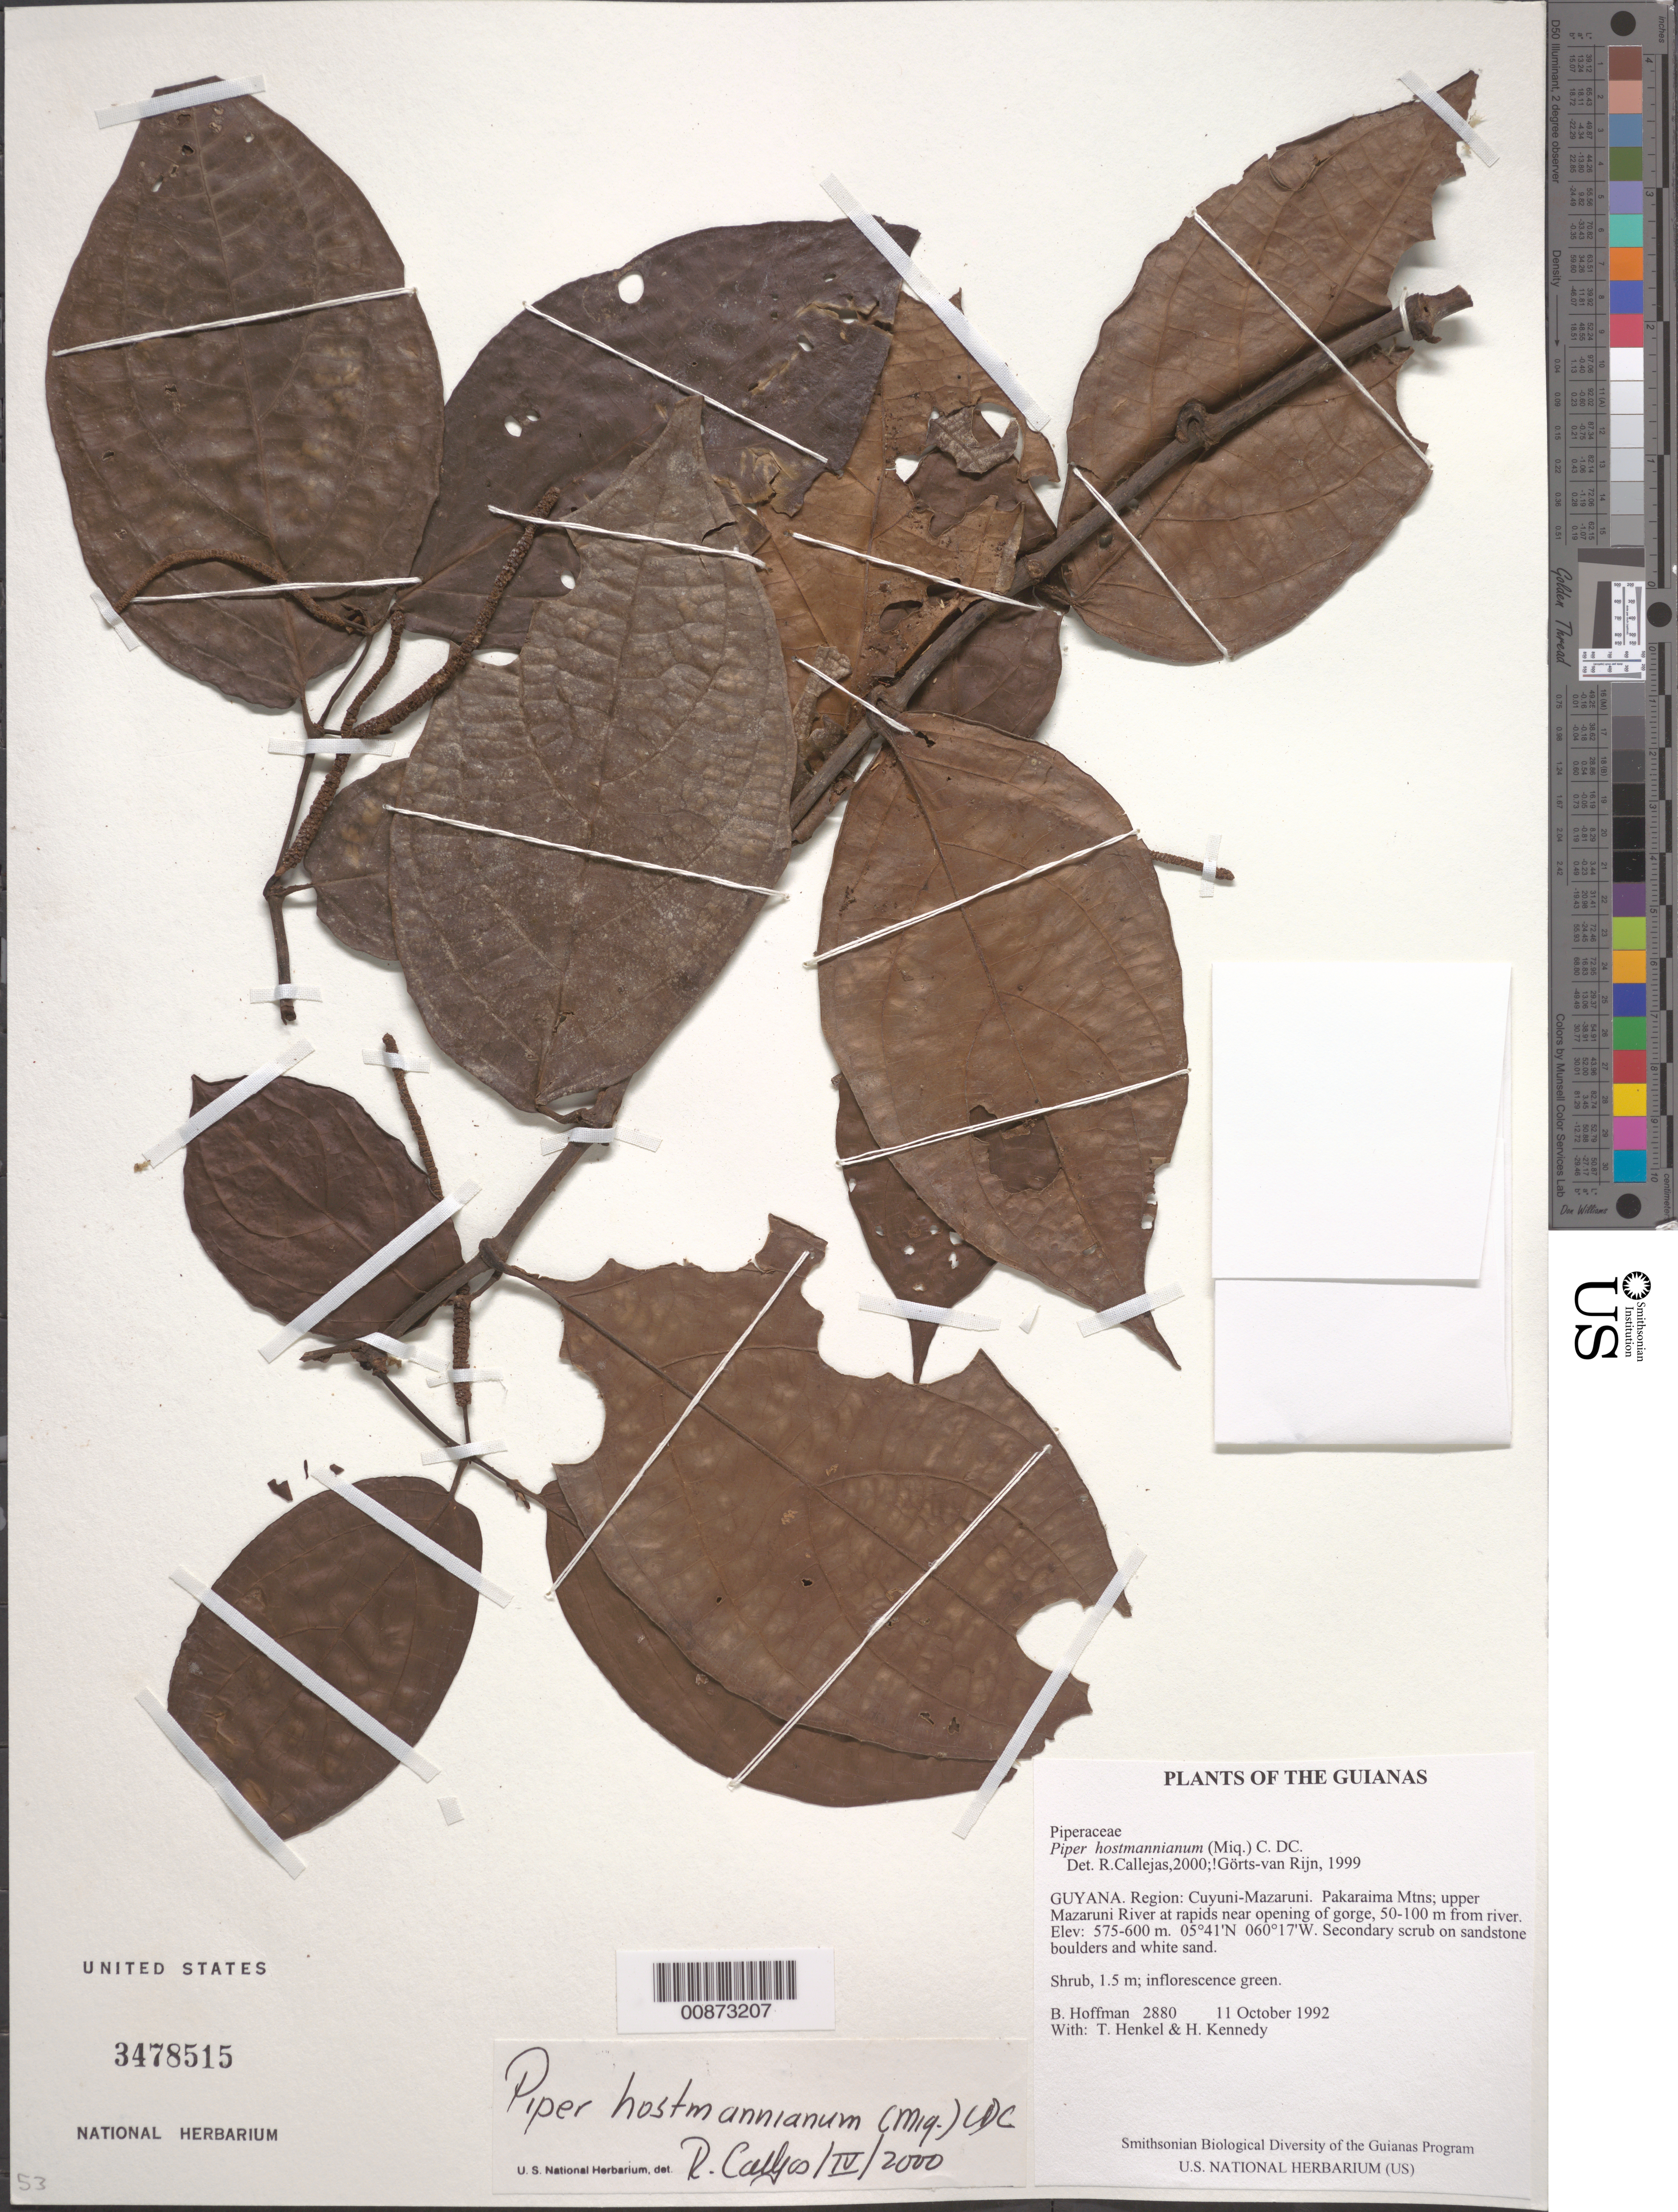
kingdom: Plantae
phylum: Tracheophyta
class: Magnoliopsida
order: Piperales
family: Piperaceae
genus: Piper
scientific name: Piper hostmannianum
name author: (Miq.) C. DC.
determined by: Görts-van Rijn, A. R. A.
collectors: B. Hoffman, T. Henkel & H. Kennedy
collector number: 2880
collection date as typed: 11 October 1992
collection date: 1992-10-11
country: Guyana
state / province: Cuyuni-Mazaruni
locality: Pakaraima Mountains; upper Mazaruni River, Imbaimadai, at rapids near opening of gorge, 50-100 m from river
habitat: Secondary scrub on sandstone boulders and white sand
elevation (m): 575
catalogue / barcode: US 3478515